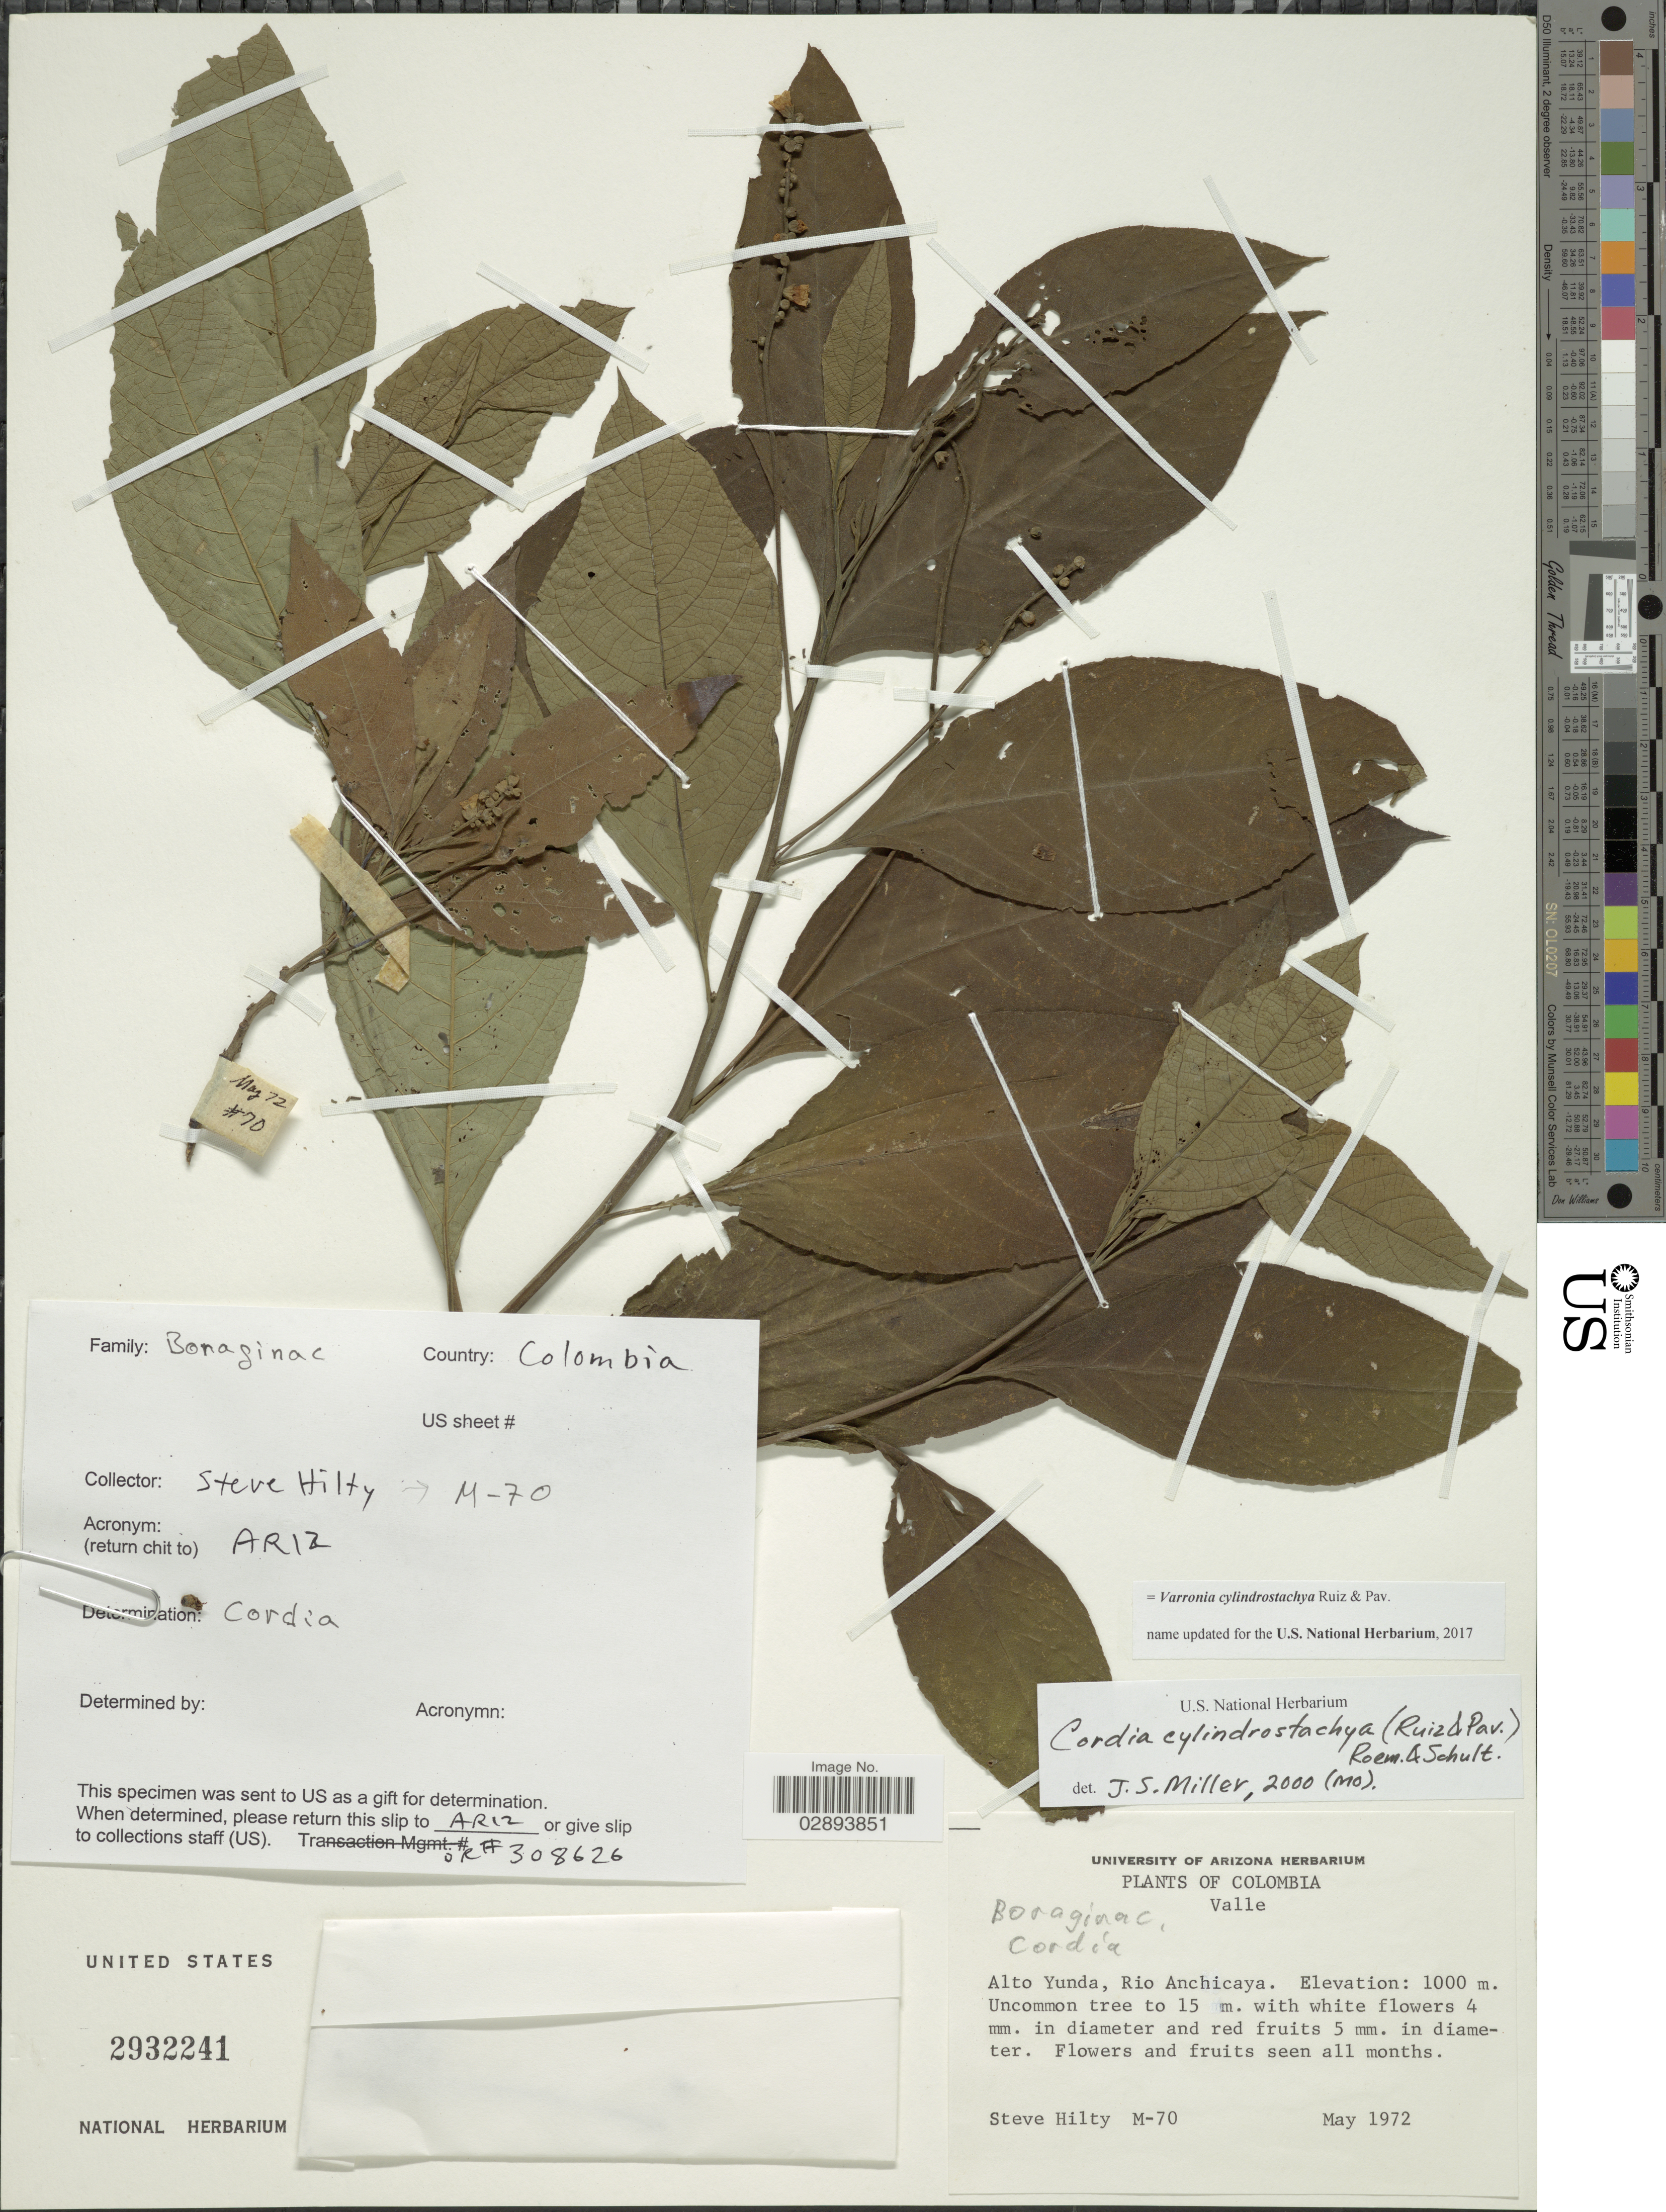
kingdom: Plantae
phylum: Tracheophyta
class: Magnoliopsida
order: Boraginales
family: Cordiaceae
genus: Varronia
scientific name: Varronia cylindrostachya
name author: Ruiz & Pav.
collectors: S. Hilty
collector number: M-70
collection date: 1972-05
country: Colombia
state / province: Valle del Cauca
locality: Valle, Alto Yunda, Rio Anchicaya.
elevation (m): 1000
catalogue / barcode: US 2932241